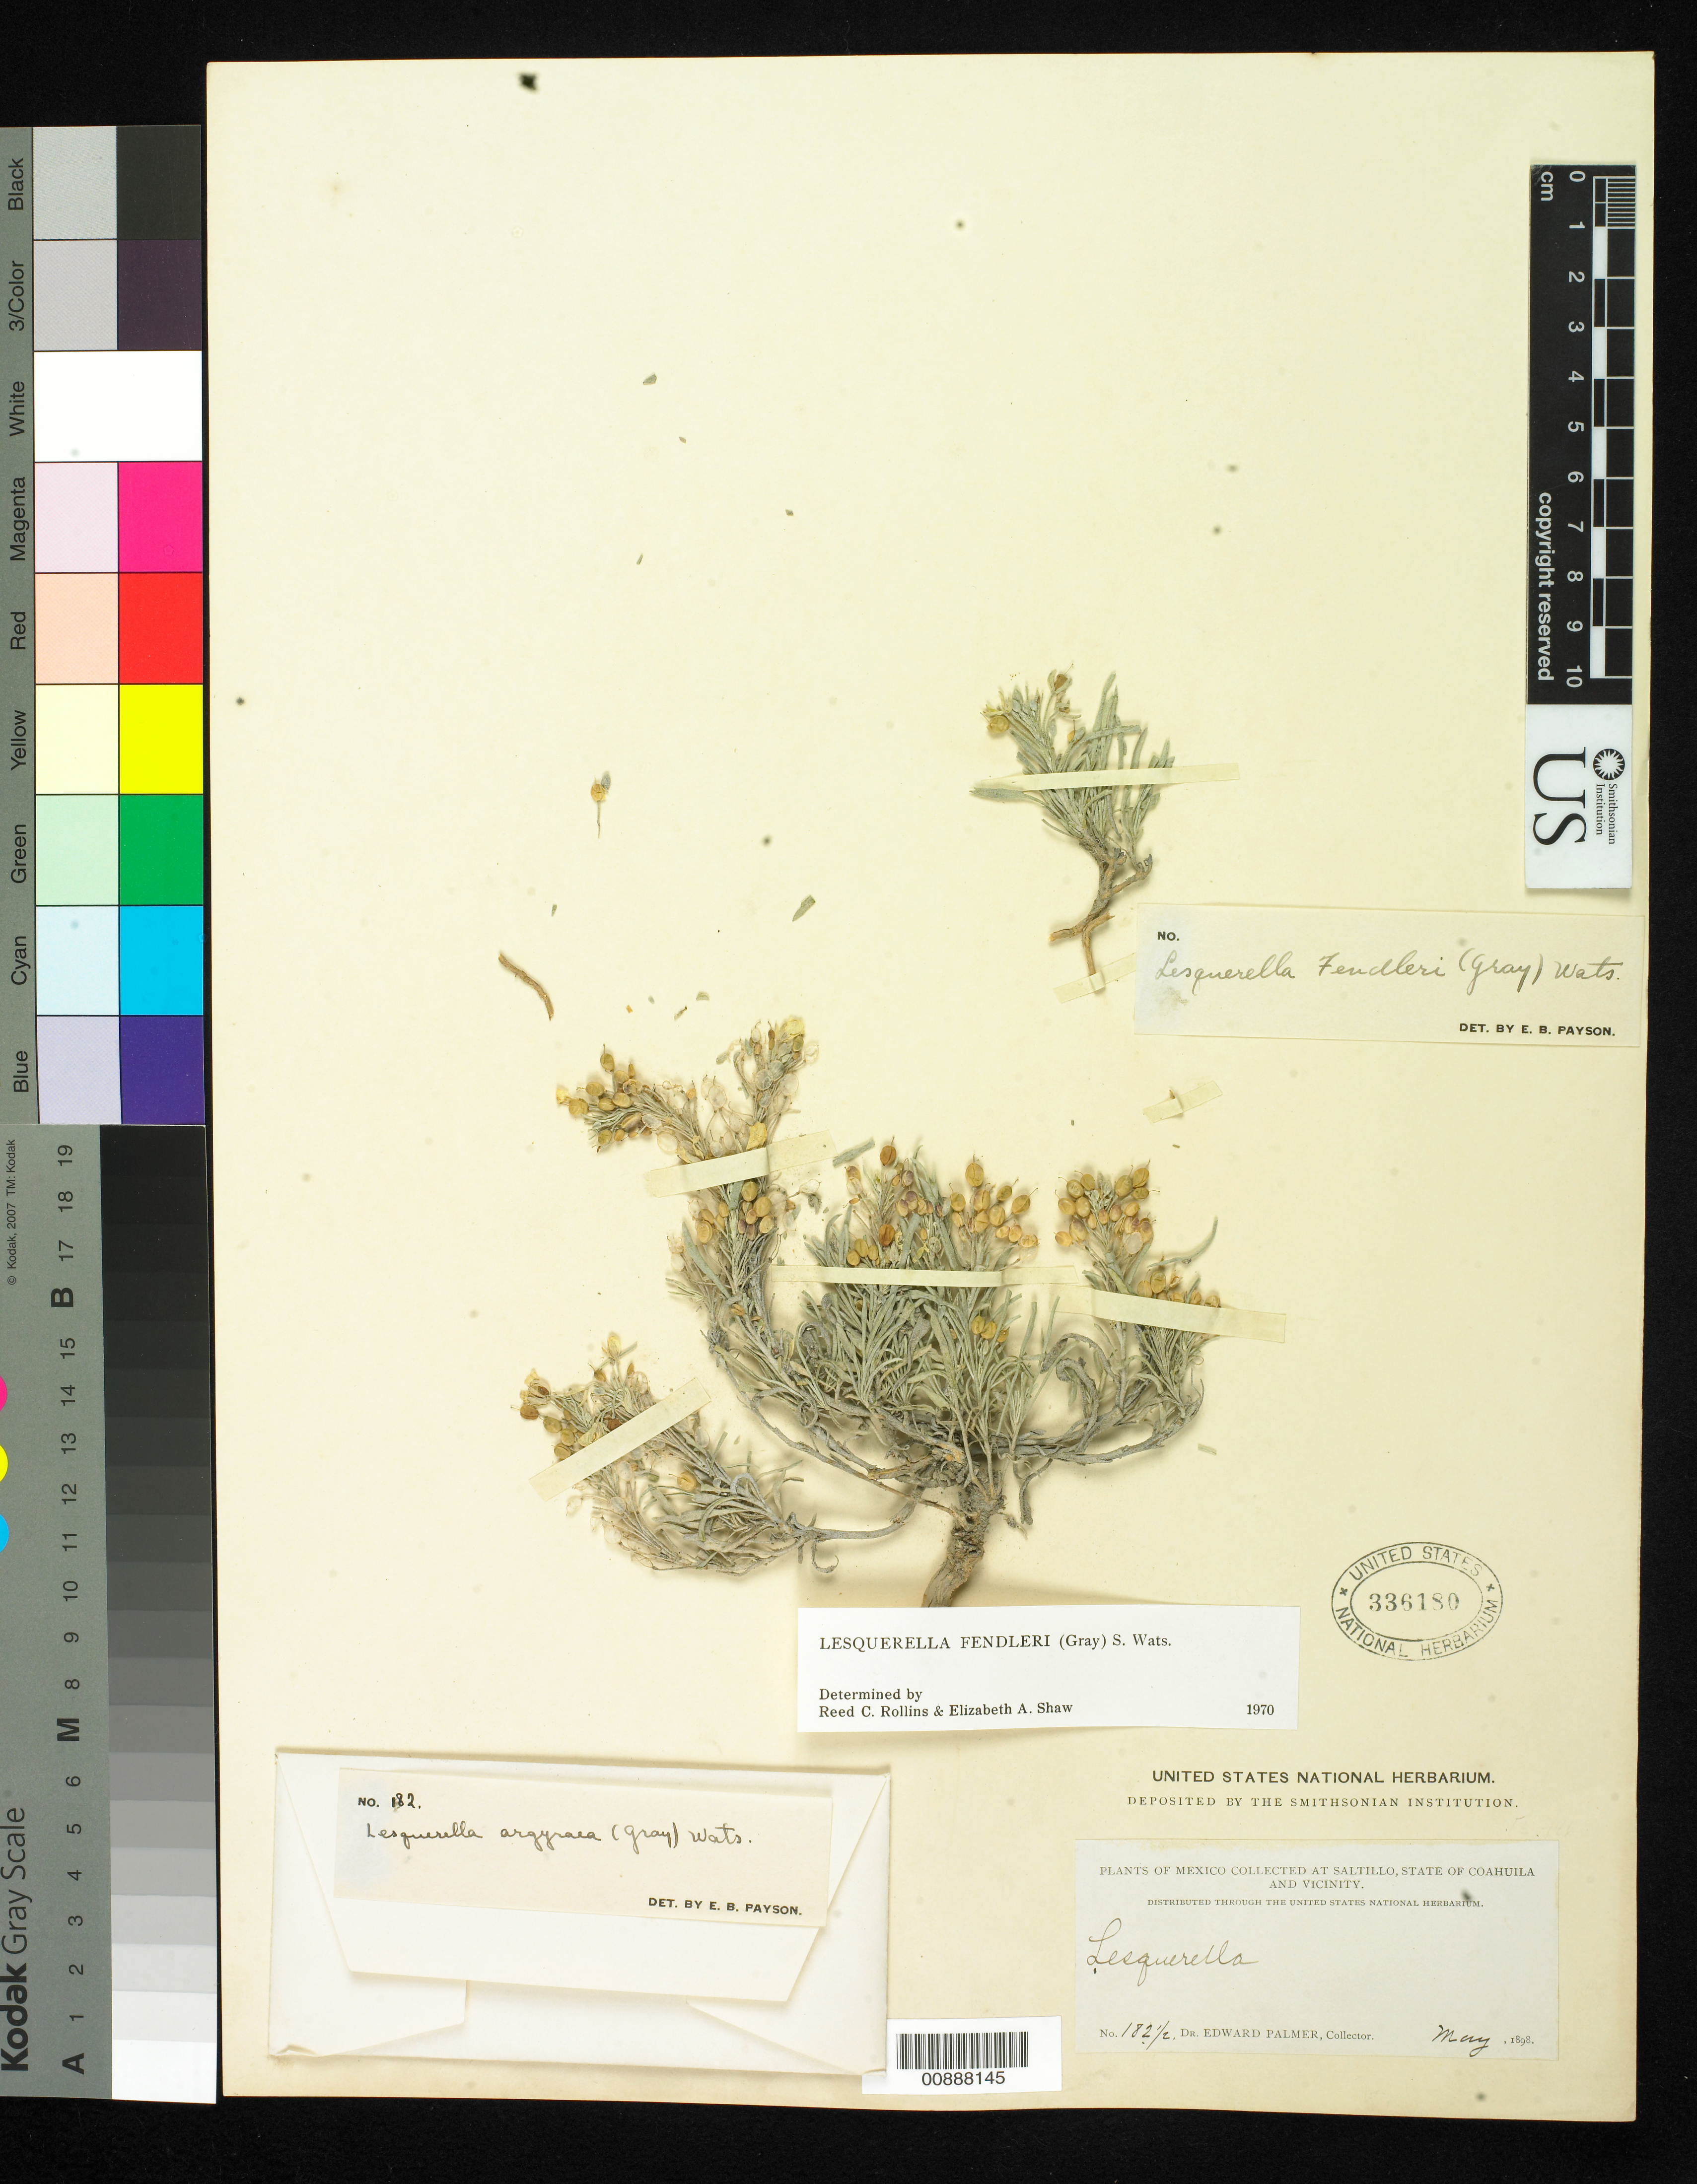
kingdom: Plantae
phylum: Tracheophyta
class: Magnoliopsida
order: Brassicales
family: Brassicaceae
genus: Lesquerella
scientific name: Lesquerella fendleri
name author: (A. Gray) S. Watson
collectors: E. Palmer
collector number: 182½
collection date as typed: May 1898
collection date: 1898-05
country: Mexico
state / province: Coahuila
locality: Saltillo, Coahuila and vicinity.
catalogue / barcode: US 336180